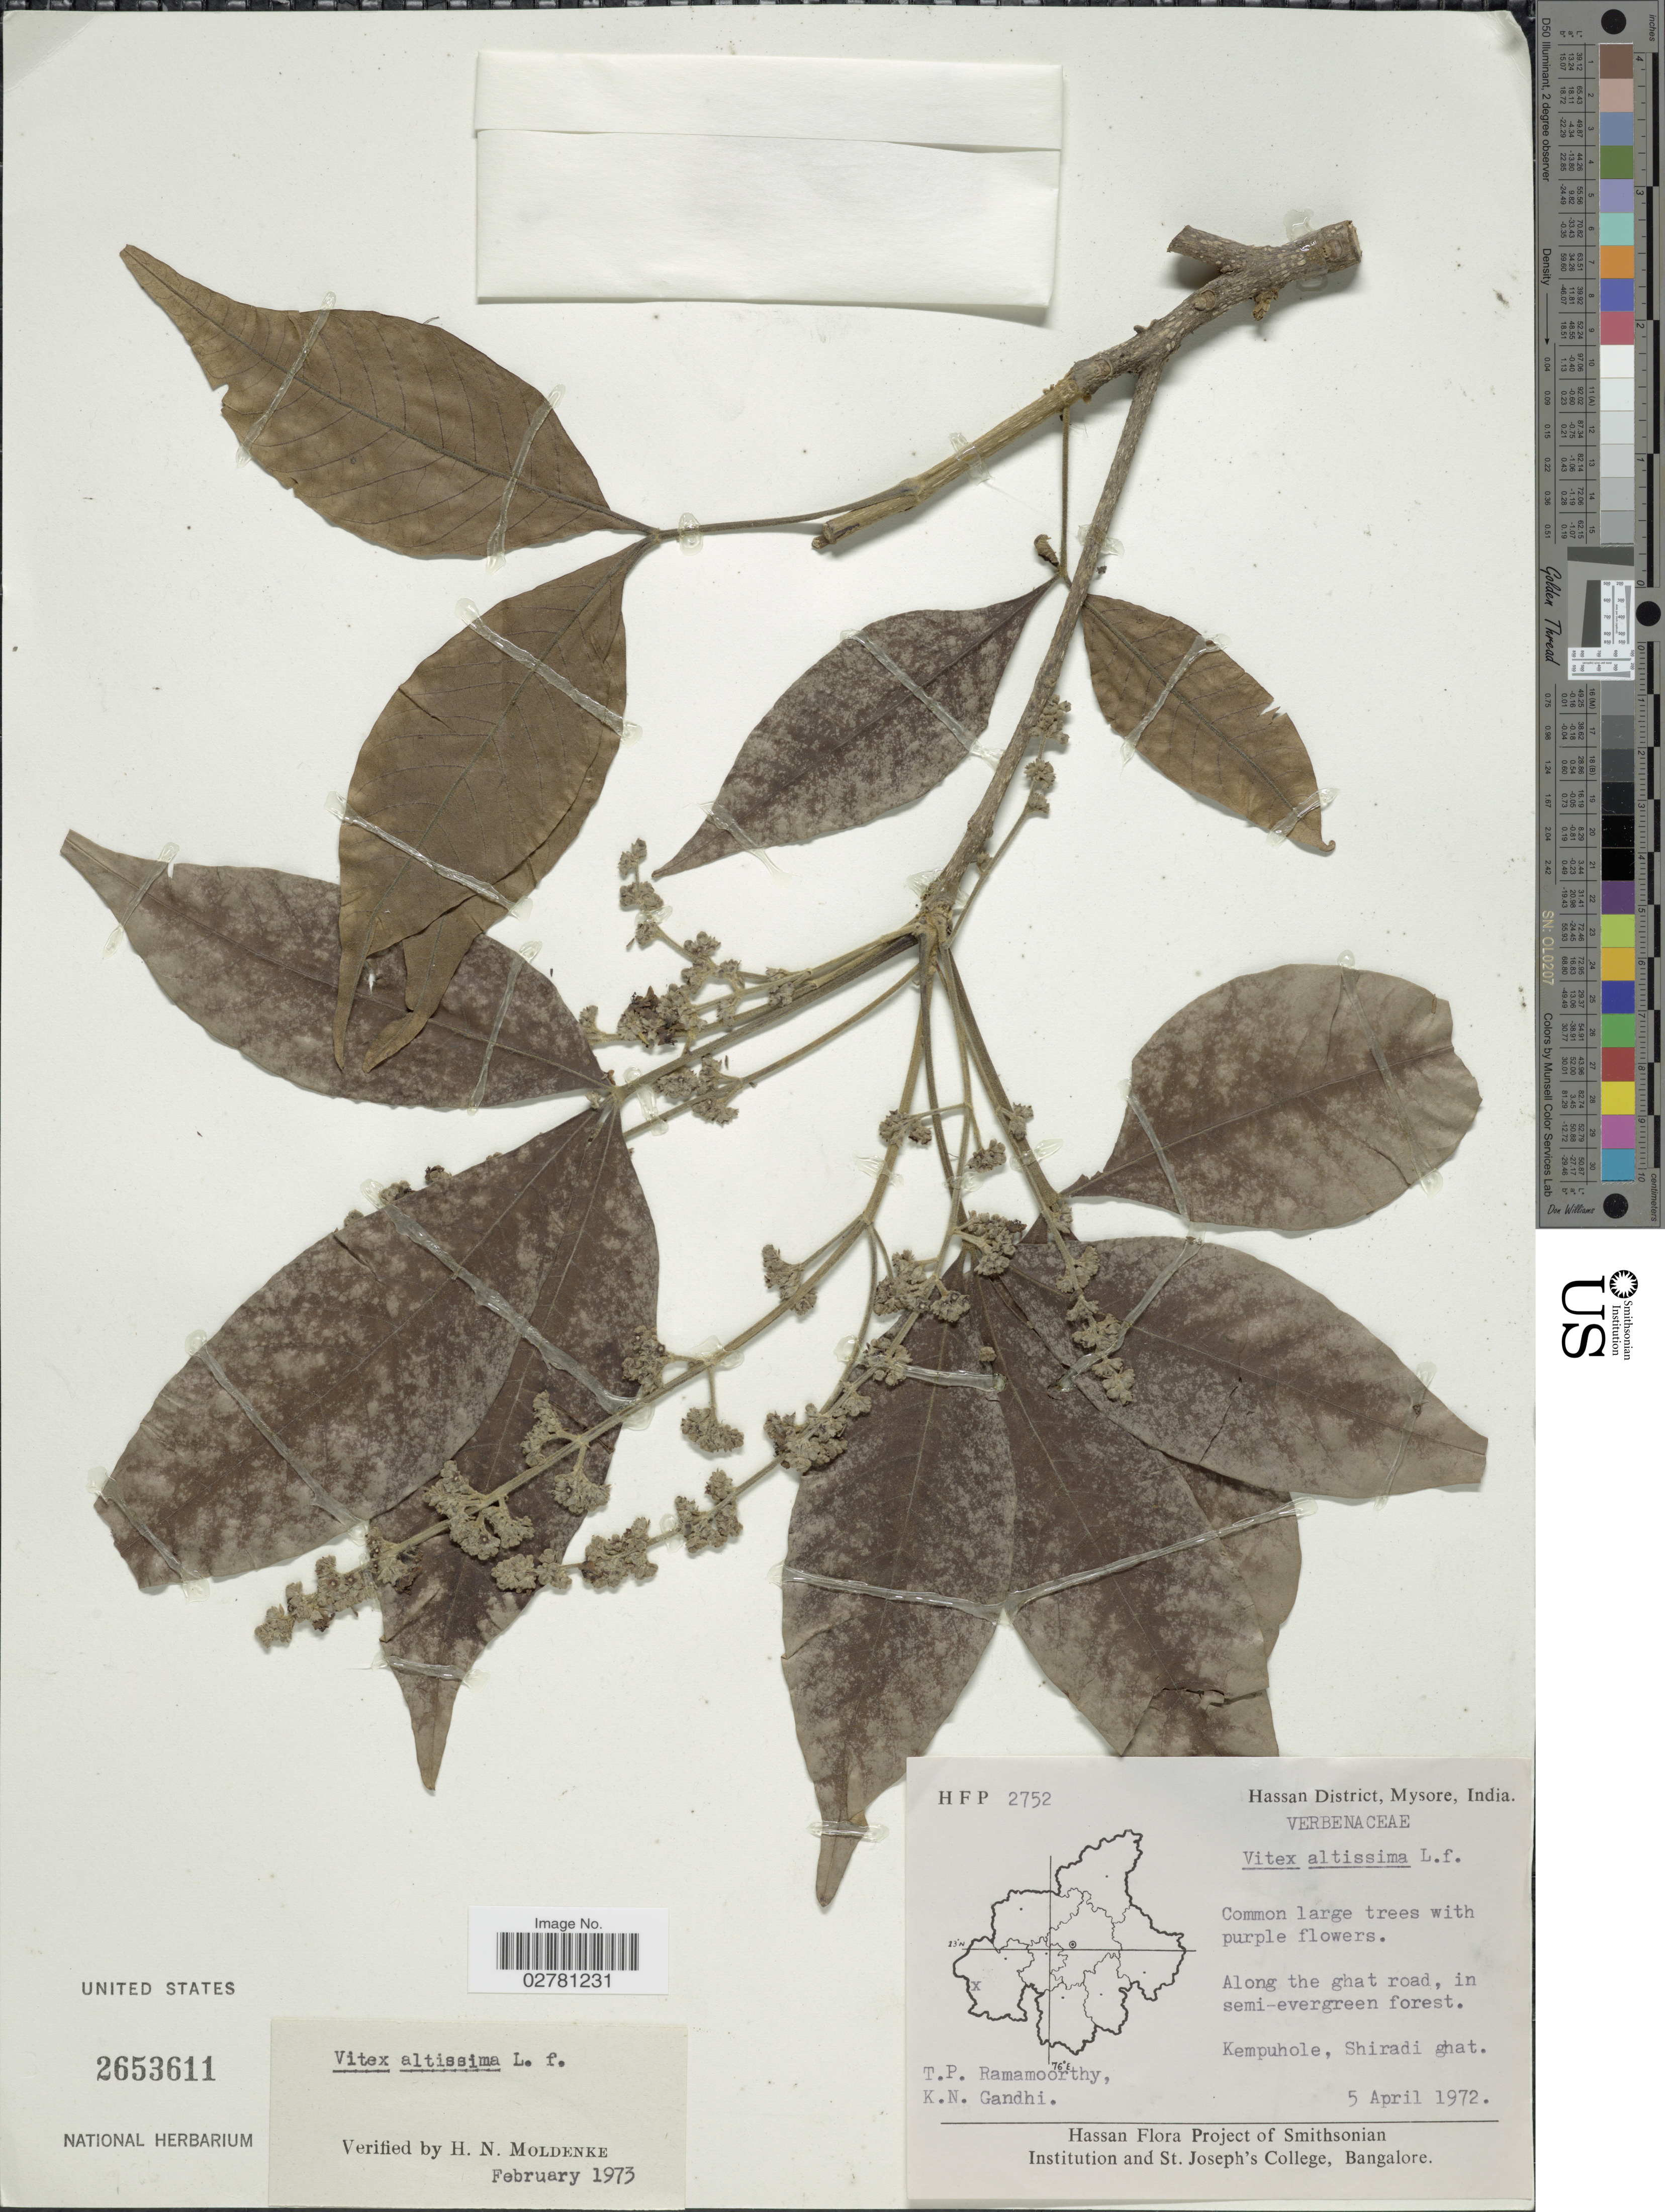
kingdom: Plantae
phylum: Tracheophyta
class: Magnoliopsida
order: Lamiales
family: Lamiaceae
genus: Vitex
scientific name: Vitex altissima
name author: L. f.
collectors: T. P. Ramamoorthy & K. N. Gandhi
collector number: HFP2752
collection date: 1972-04-05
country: India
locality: Hassan District, Mysore. Along the ghat road. Kempuhole, Shiradi ghat.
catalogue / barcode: US 2653611